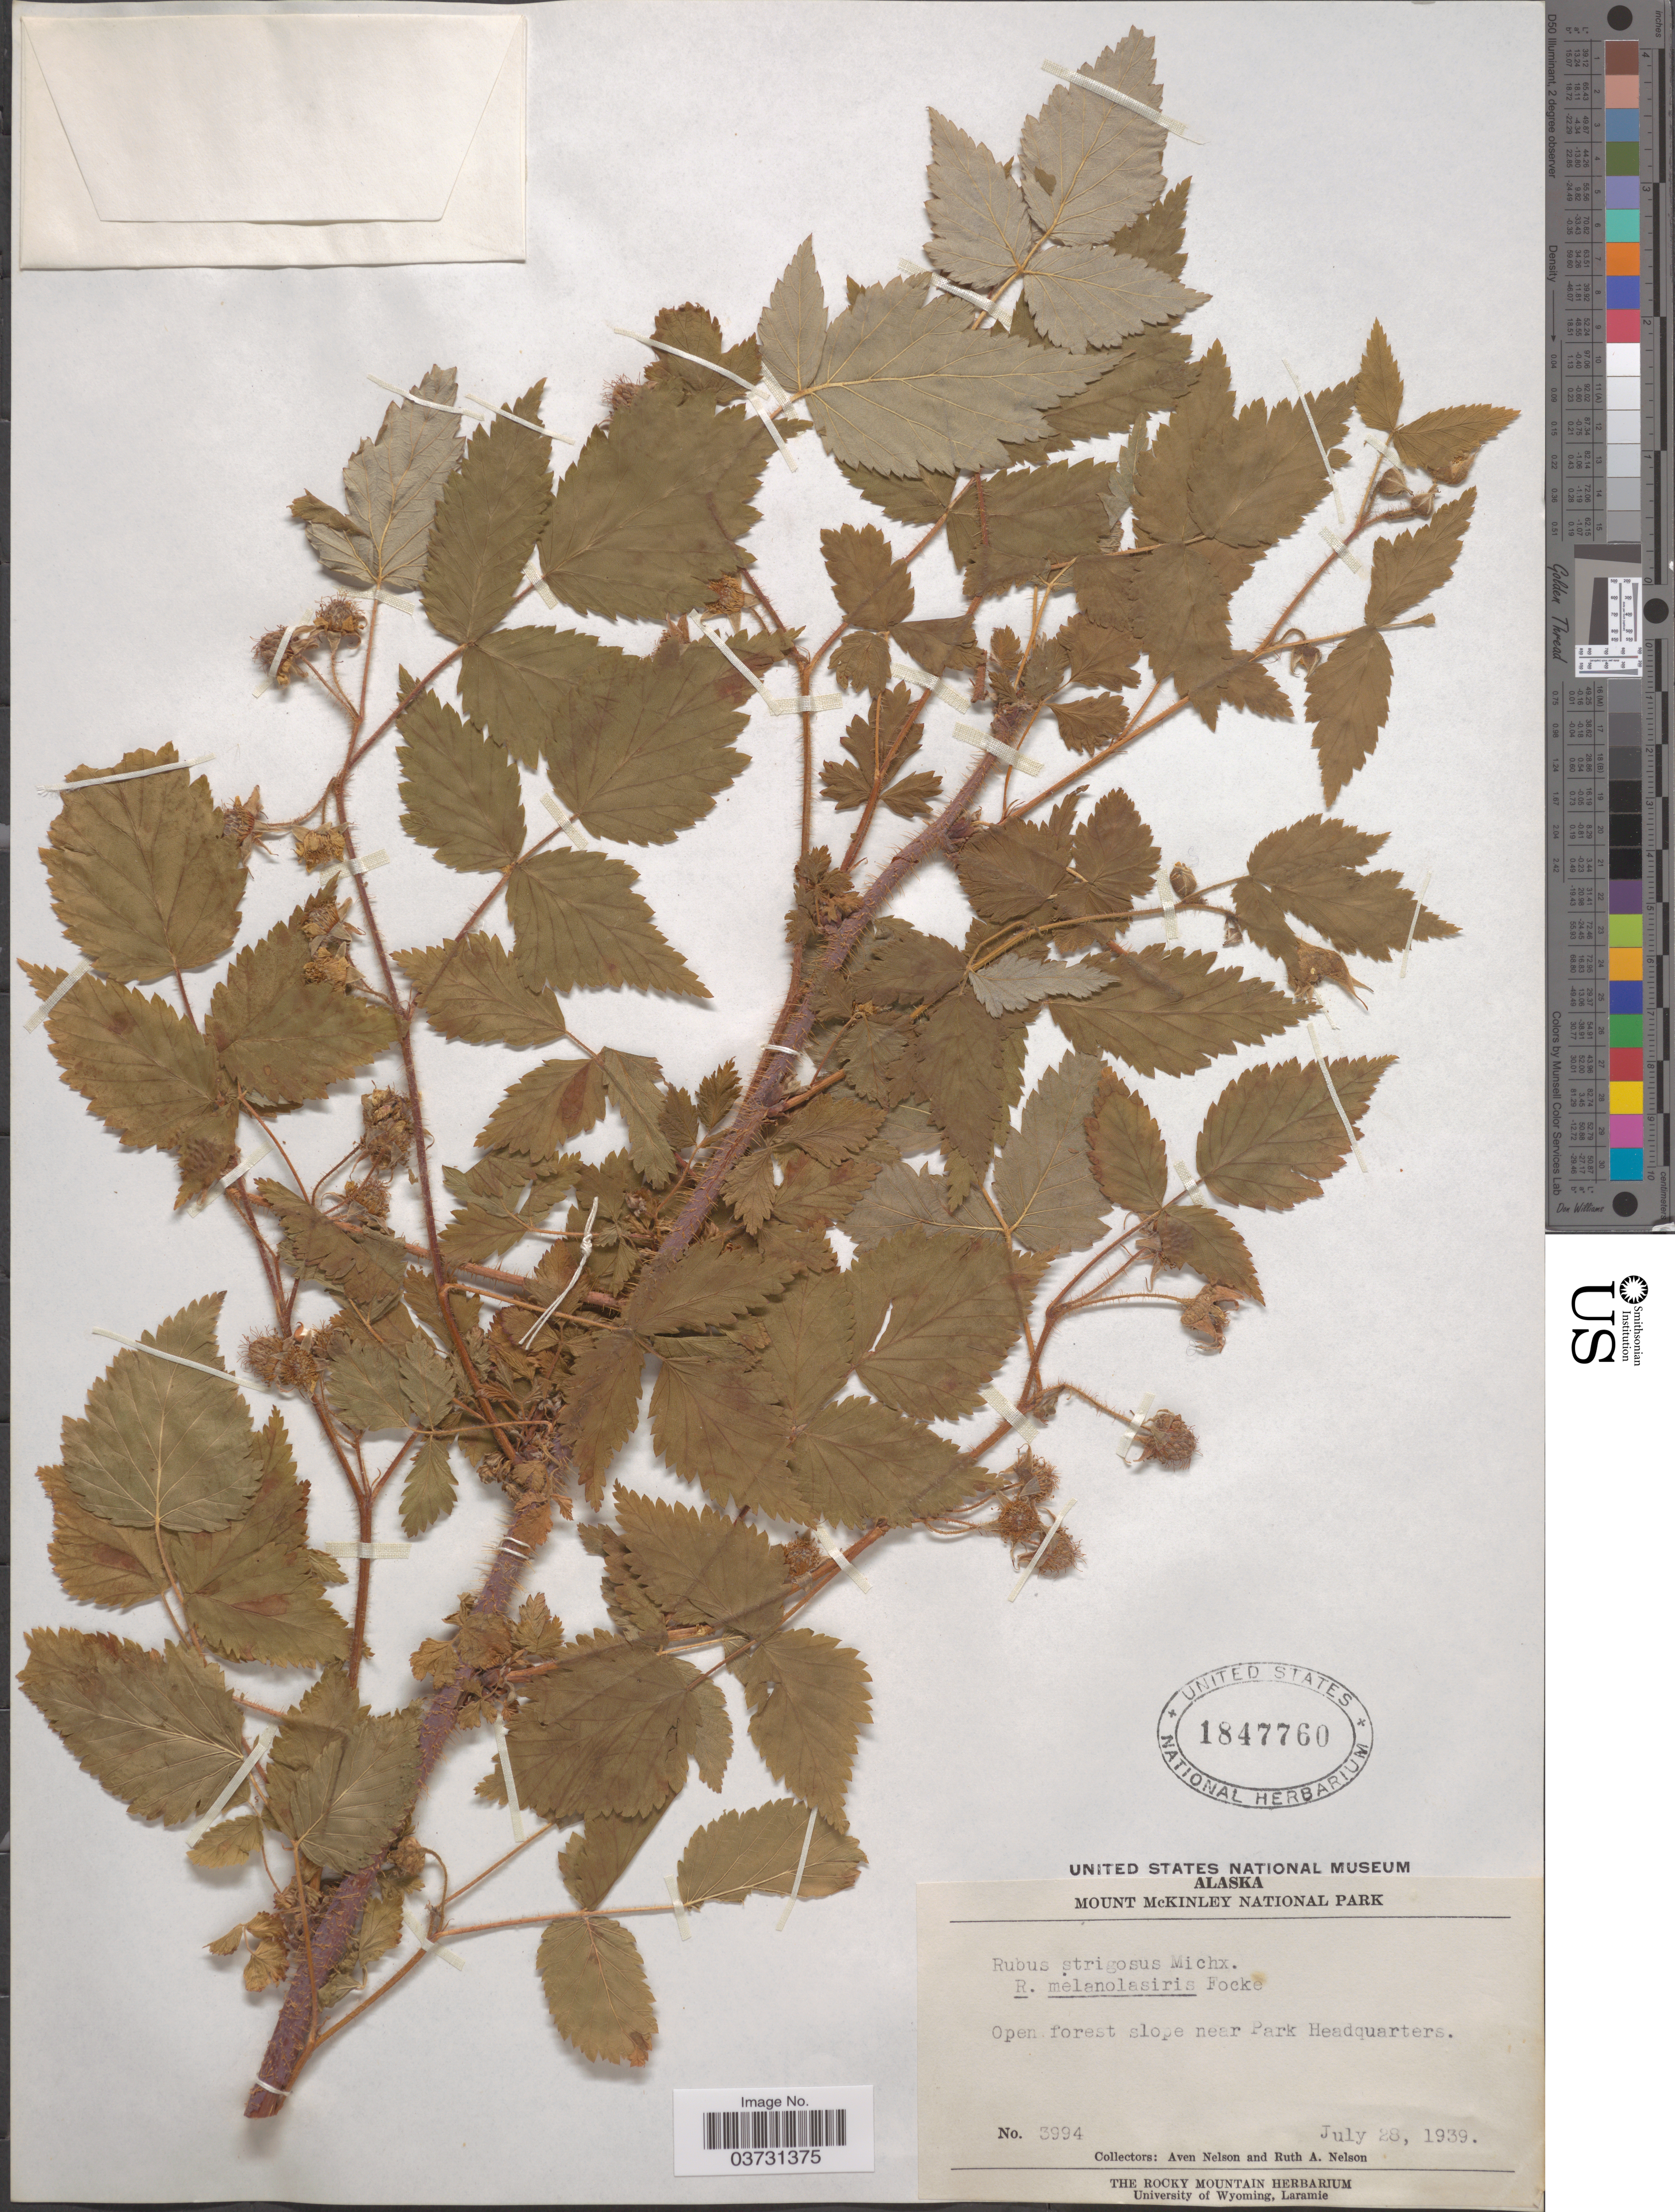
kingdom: Plantae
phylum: Tracheophyta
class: Magnoliopsida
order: Rosales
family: Rosaceae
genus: Rubus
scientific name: Rubus strigosus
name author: Michx.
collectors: A. Nelson & R. A. Nelson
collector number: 3994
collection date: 1939-07-28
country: United States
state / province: Alaska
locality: Mount McKinley National Park. Open forest slope near Park Headquarters.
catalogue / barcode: US 1847760